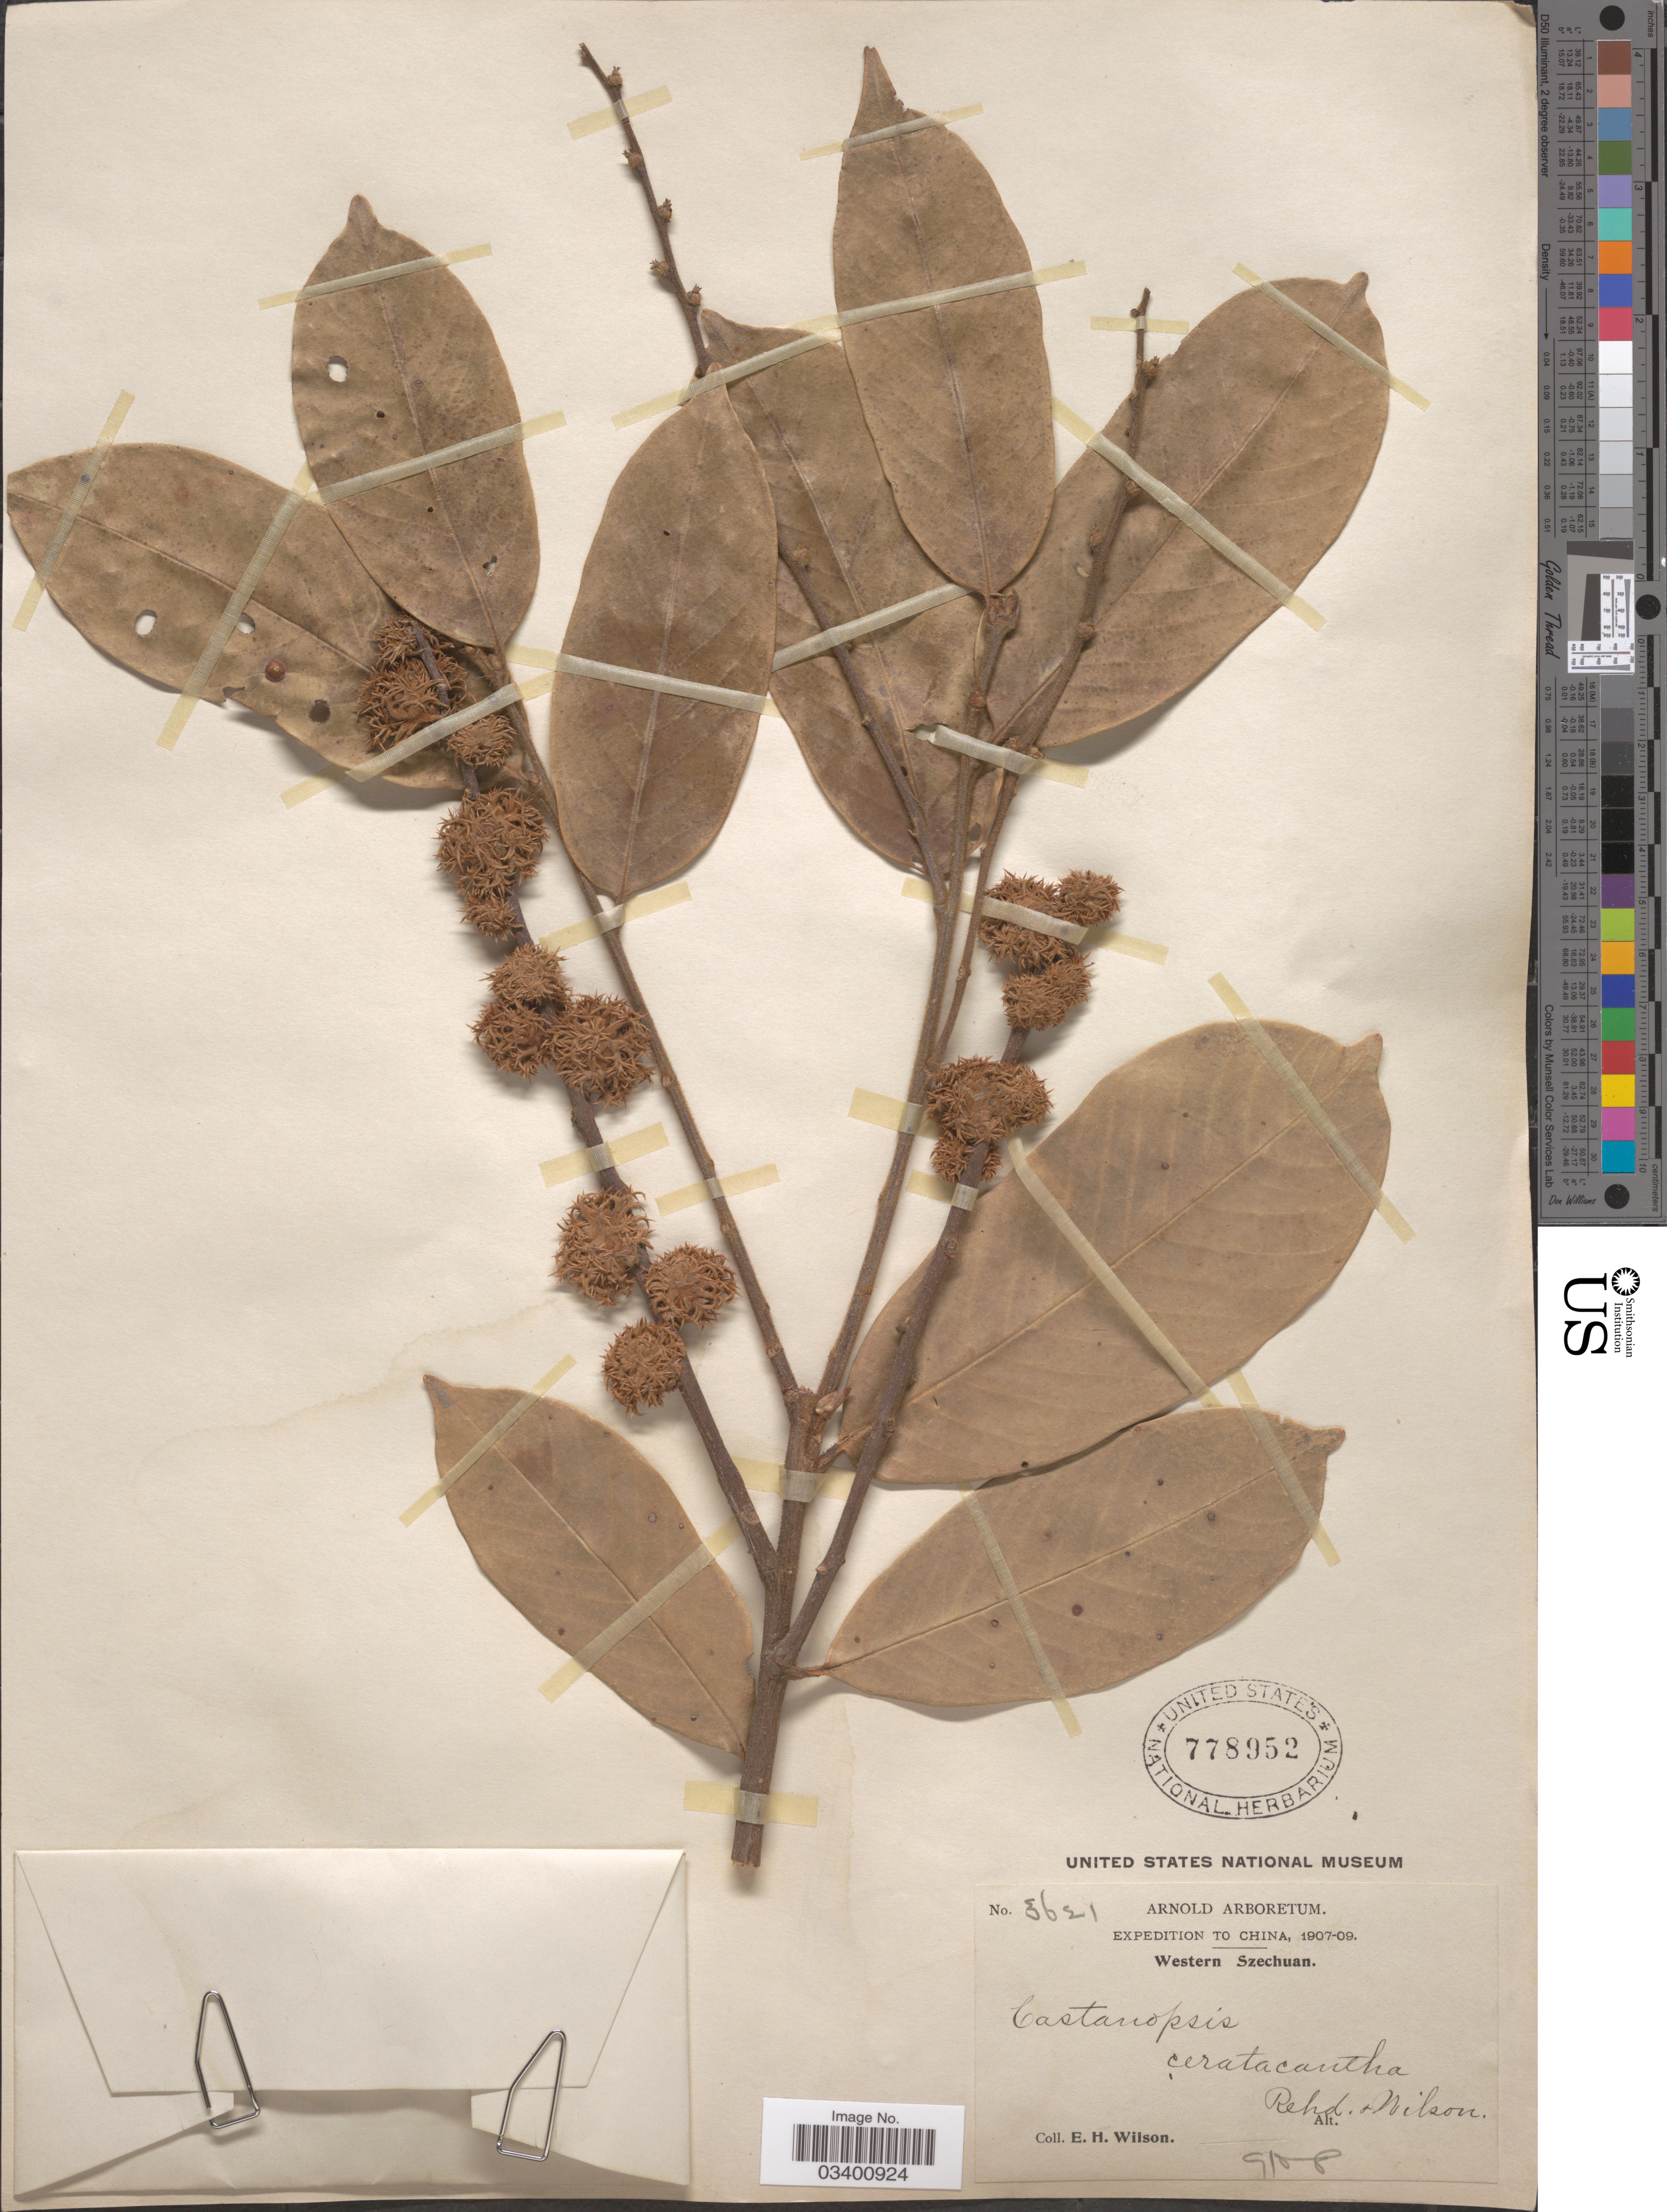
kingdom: Plantae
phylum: Tracheophyta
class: Magnoliopsida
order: Fagales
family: Fagaceae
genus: Castanopsis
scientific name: Castanopsis ceratacantha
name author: Rehder & E.H. Wilson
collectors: E. Wilson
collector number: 3621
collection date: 1908-09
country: China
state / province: Sichuan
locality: Western Szechuan.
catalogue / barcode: US 778952